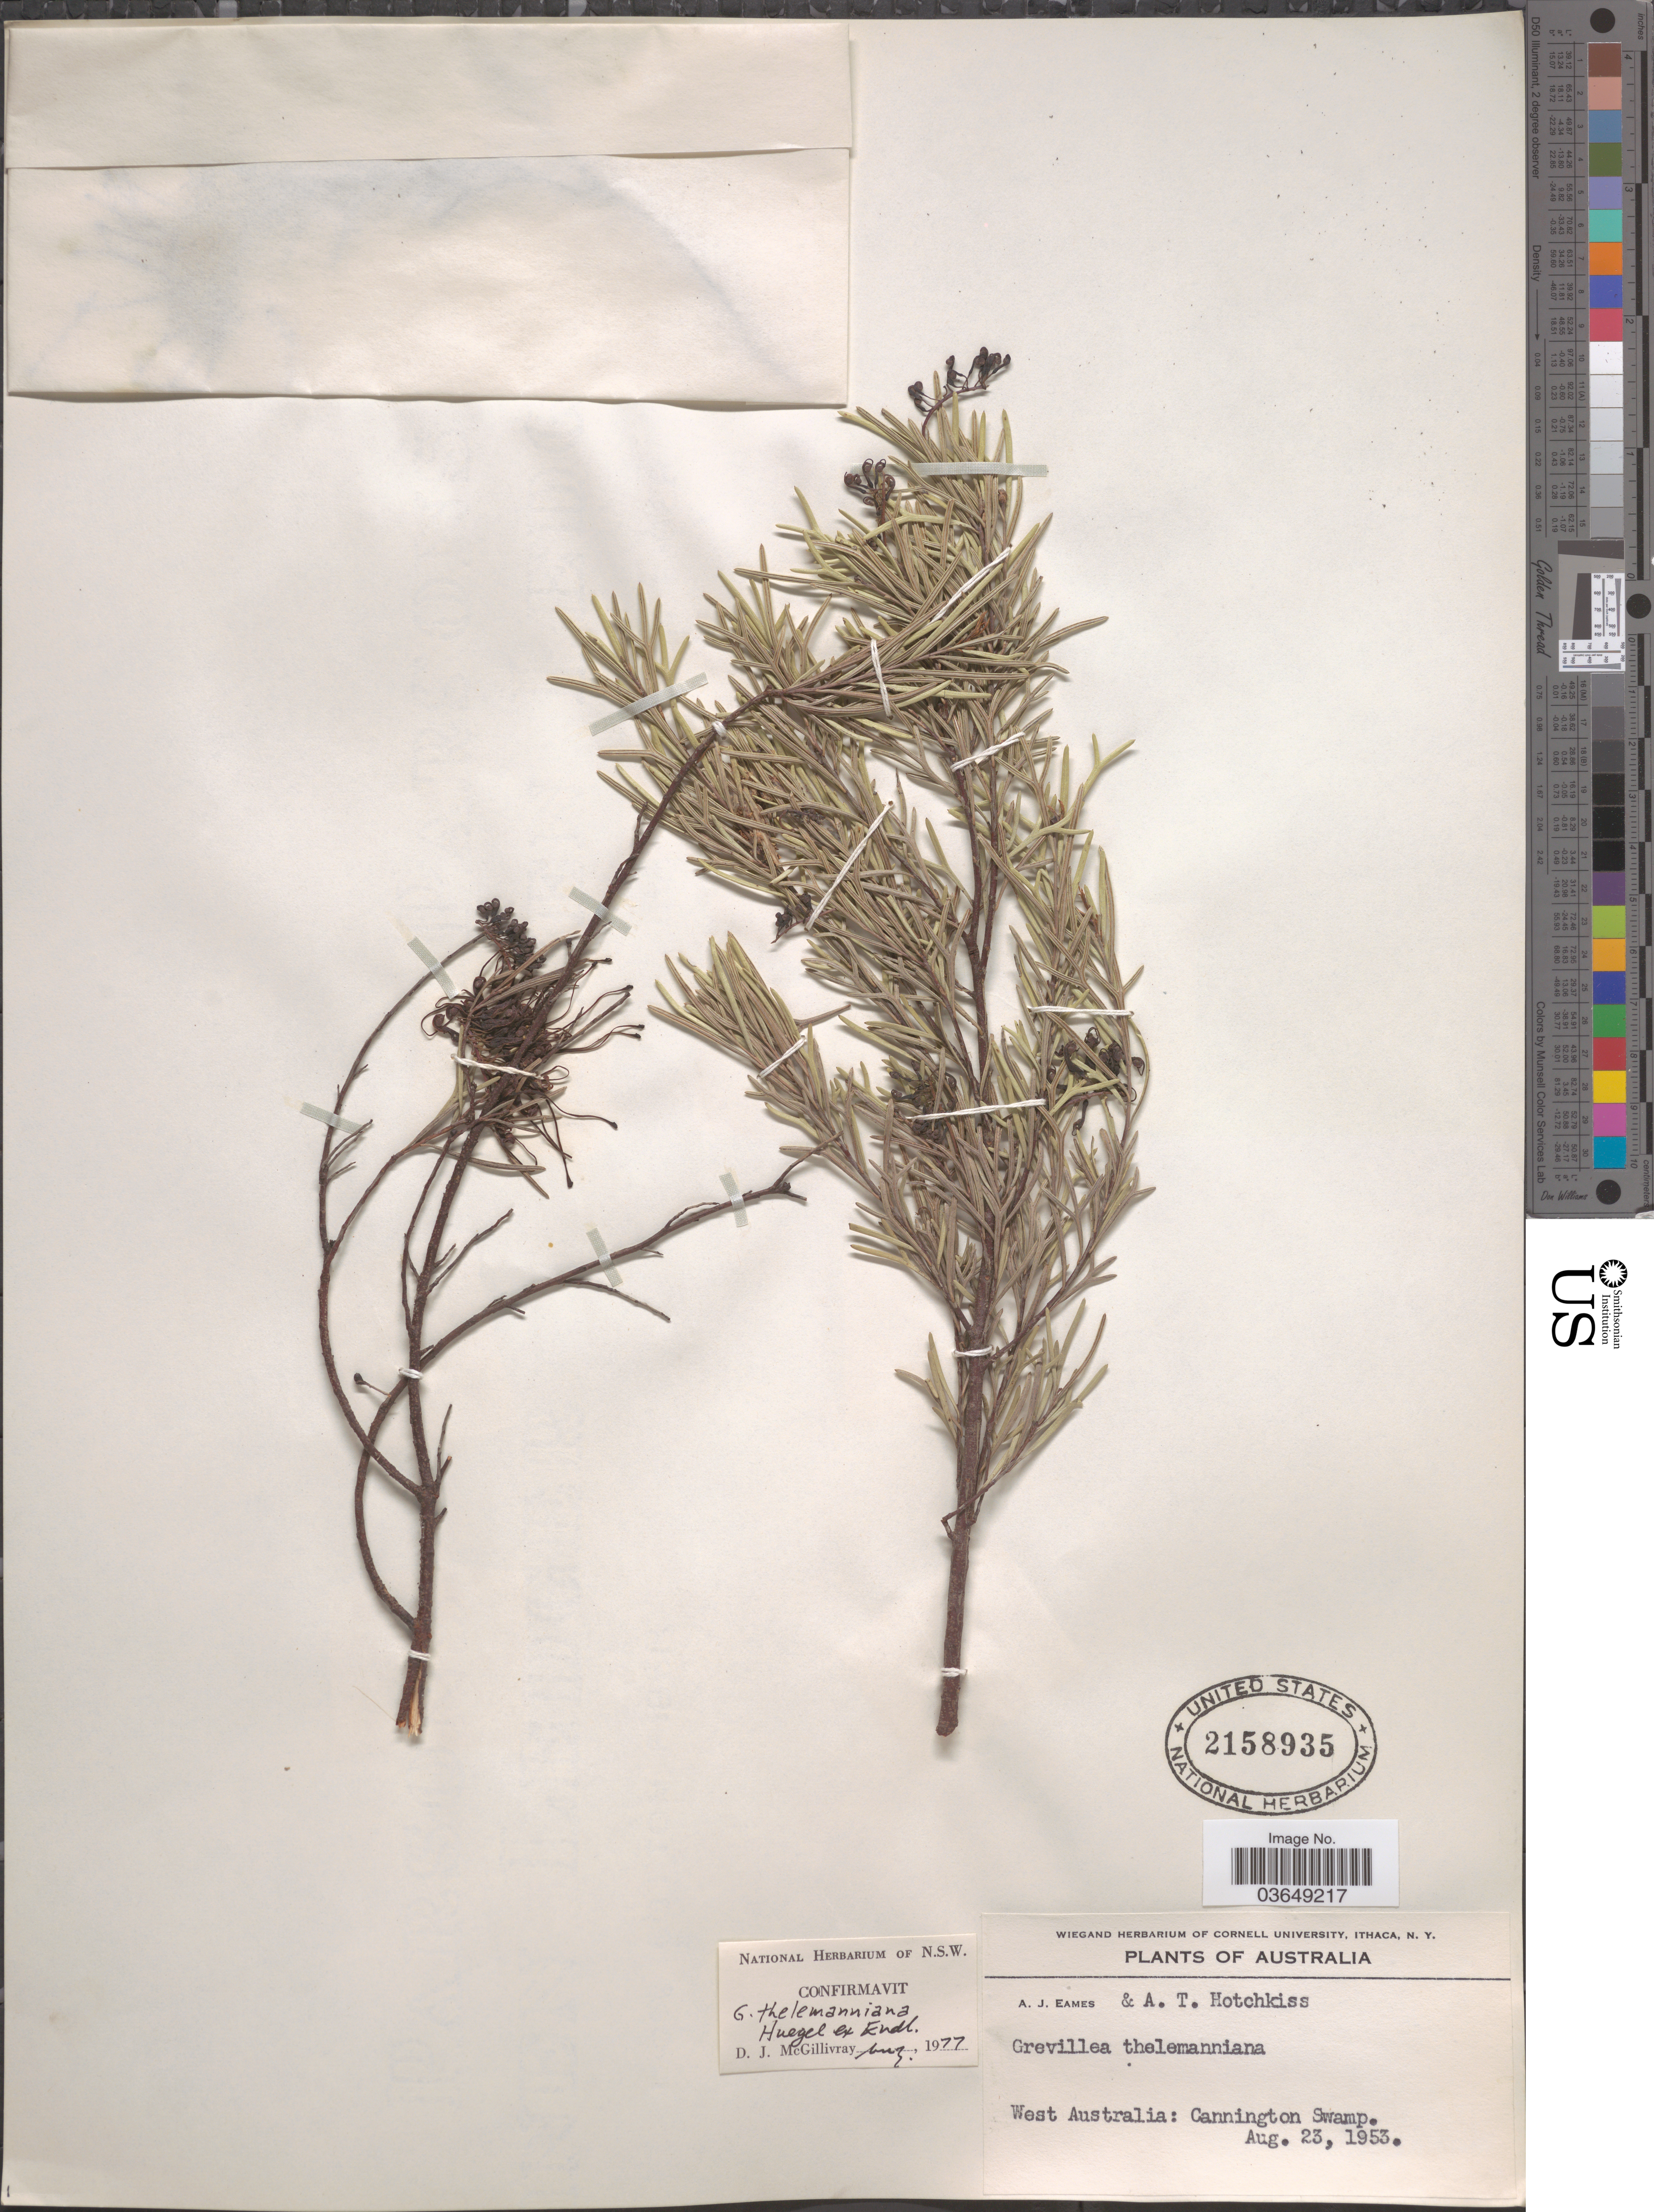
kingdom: Plantae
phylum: Tracheophyta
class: Magnoliopsida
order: Proteales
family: Proteaceae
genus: Grevillea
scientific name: Grevillea thelemanniana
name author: Hügel ex Lindl.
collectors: A. J. Eames & A. Hotchkiss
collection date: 1953-08-23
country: Australia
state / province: Western Australia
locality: West Australia: Cannington Swamp.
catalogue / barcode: US 2158935